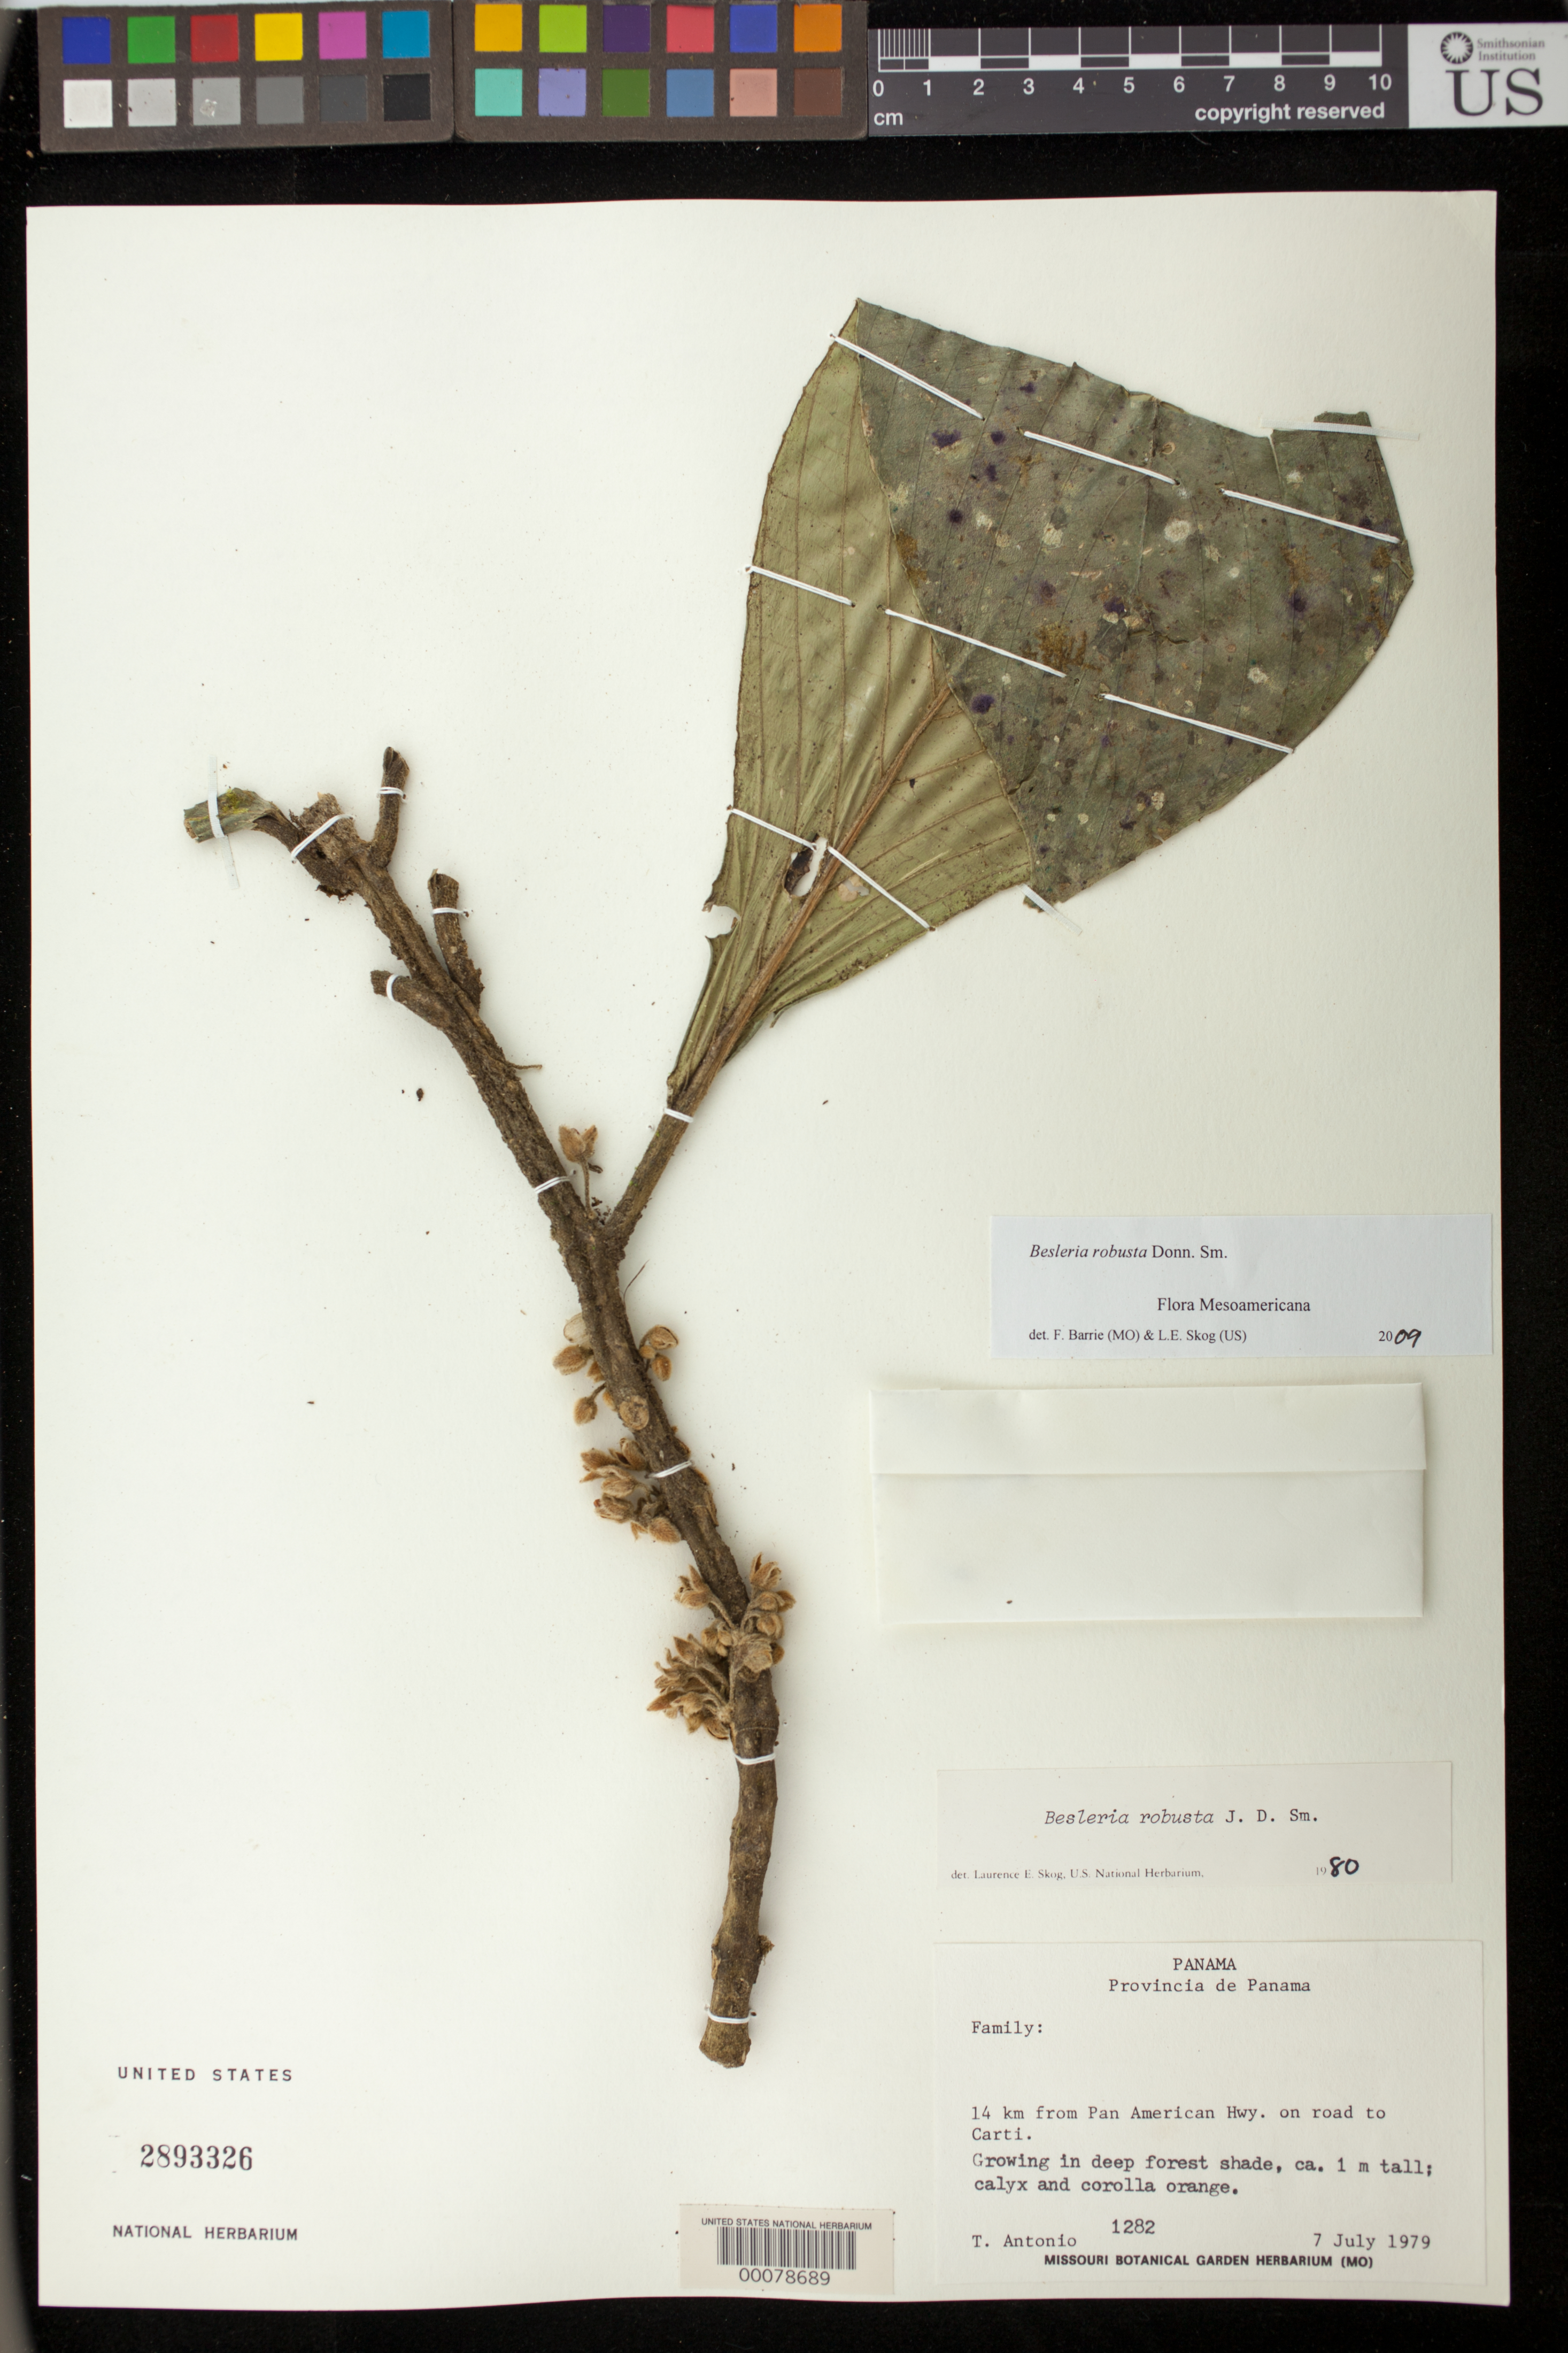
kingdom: Plantae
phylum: Tracheophyta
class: Magnoliopsida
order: Lamiales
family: Gesneriaceae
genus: Besleria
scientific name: Besleria robusta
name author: Donn. Sm.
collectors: T. Antonio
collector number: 1282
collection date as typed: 07 Jul 1979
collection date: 1979-07-07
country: Panama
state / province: Panamá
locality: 14 km from Pan American hwy on road to Carti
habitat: Growing in deep forest shade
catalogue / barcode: US 2893326